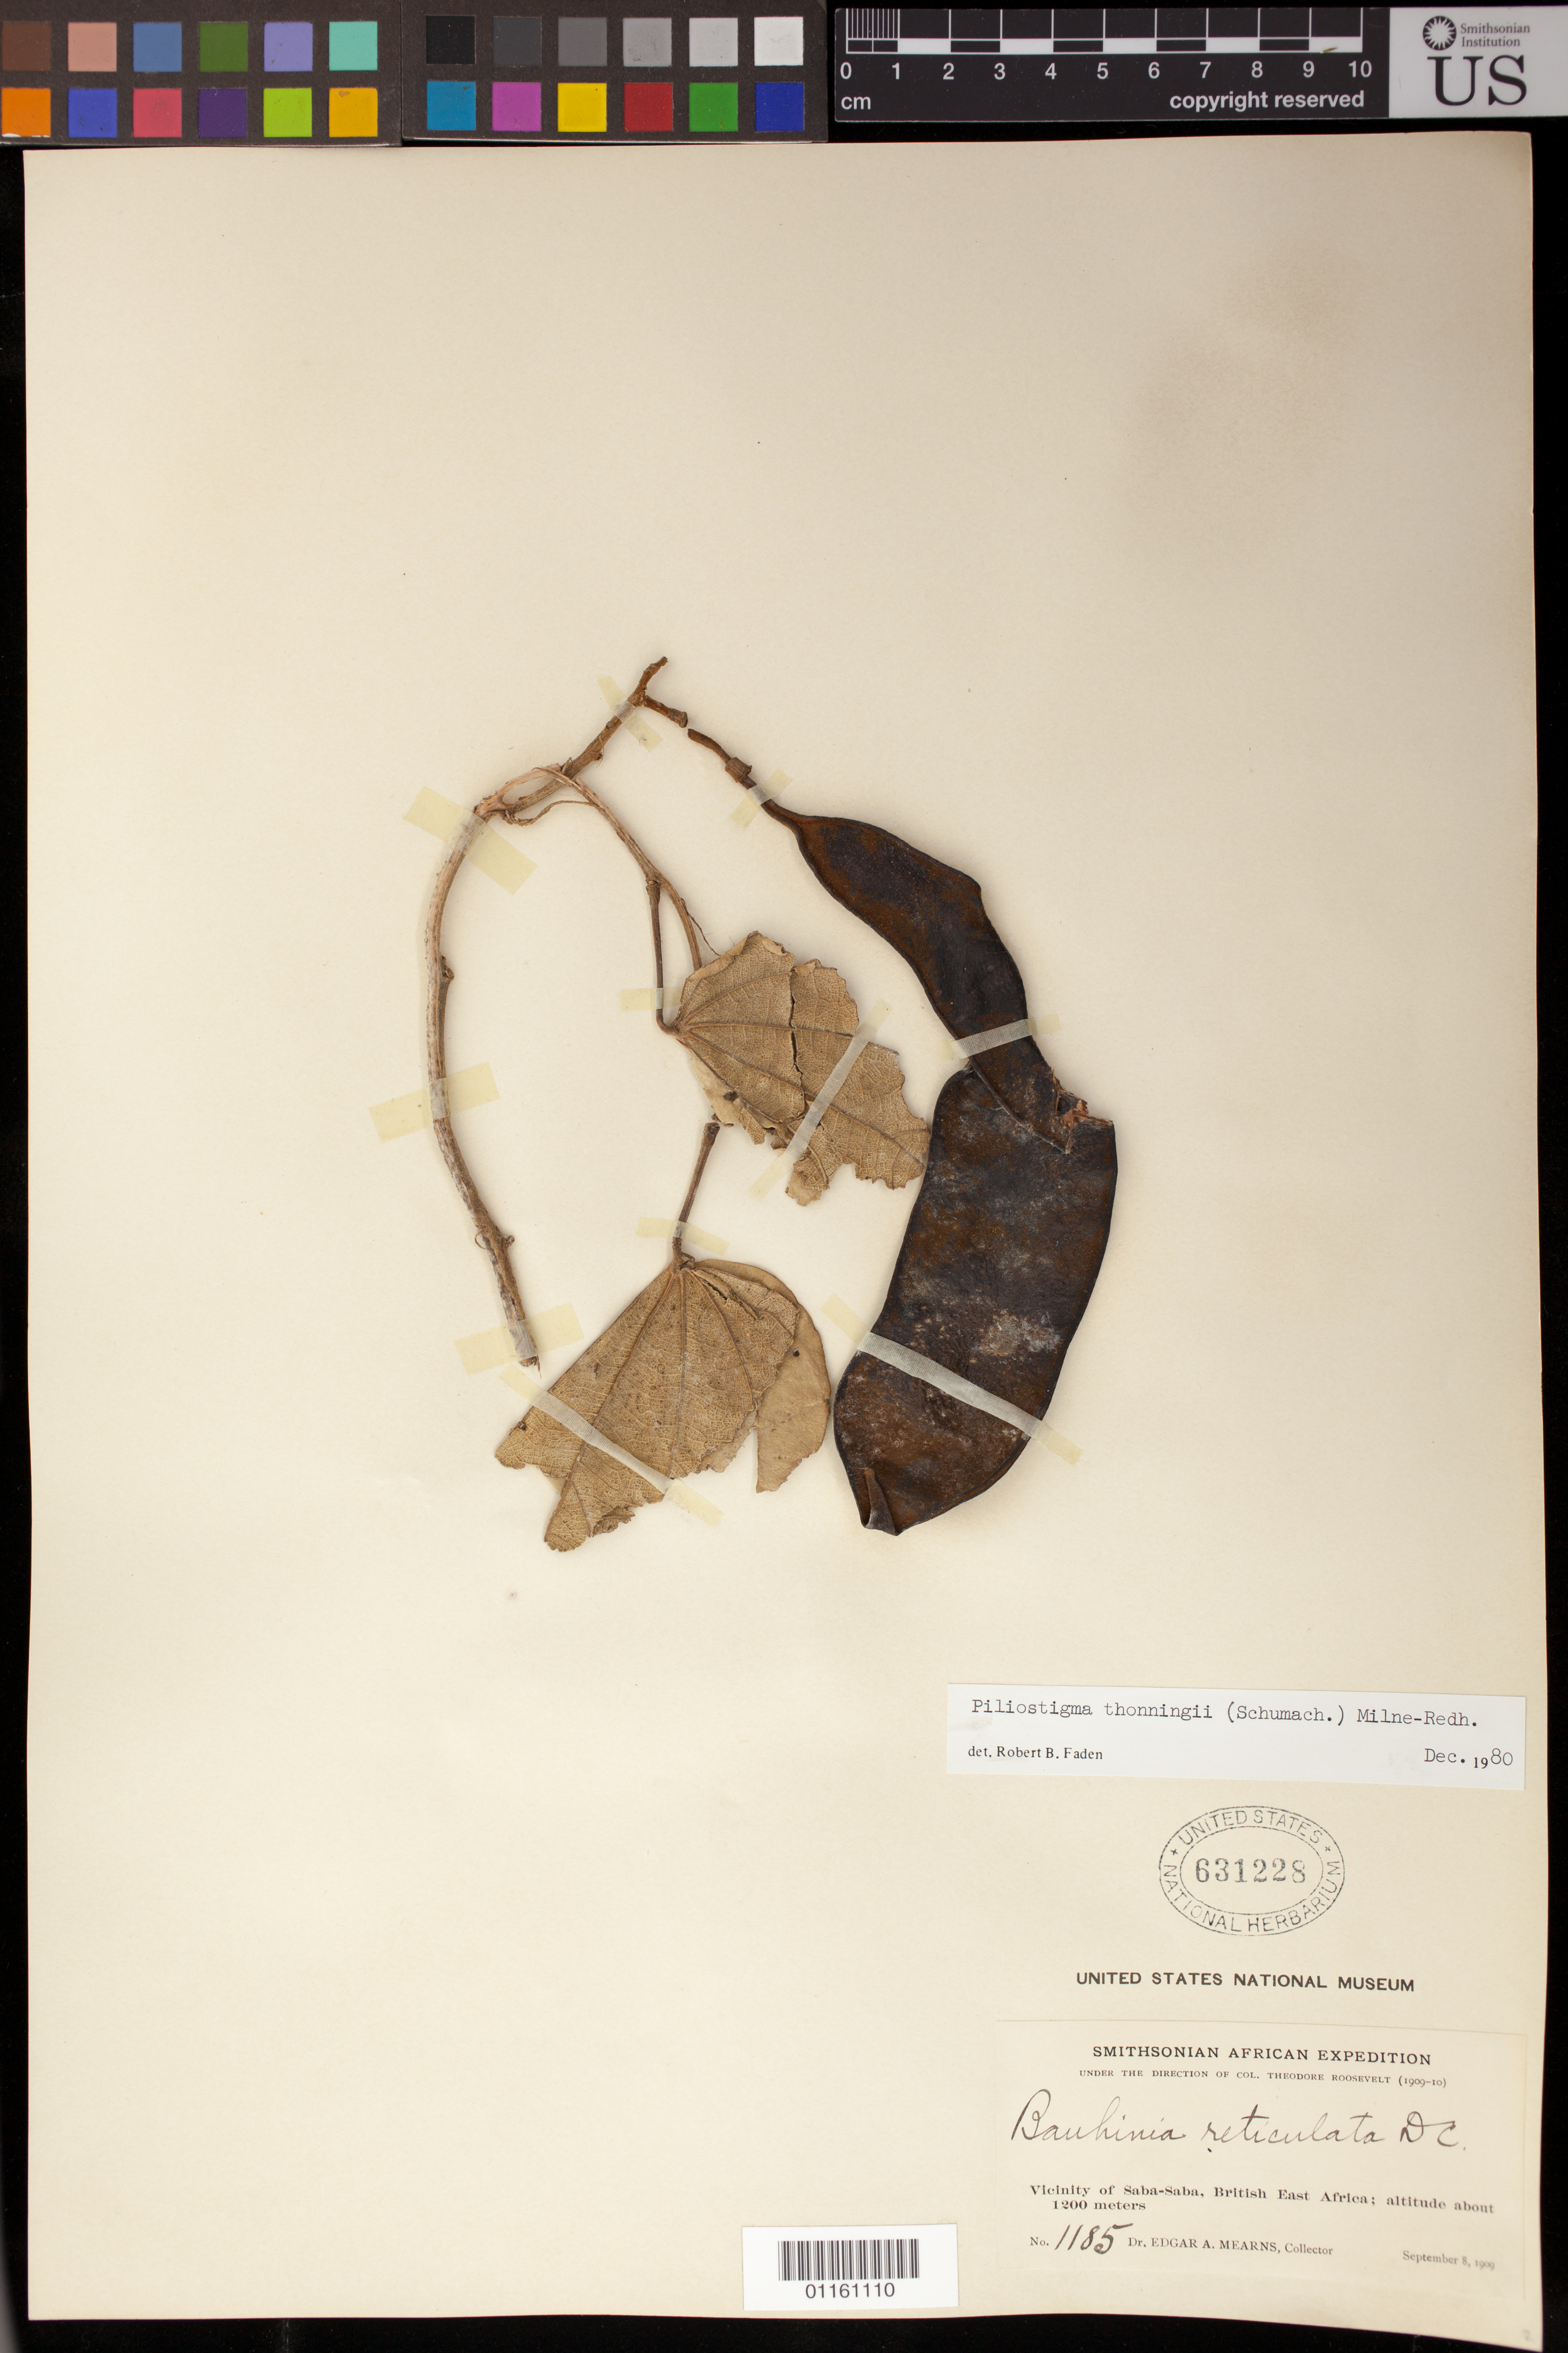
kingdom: Plantae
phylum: Tracheophyta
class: Magnoliopsida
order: Fabales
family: Fabaceae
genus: Piliostigma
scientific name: Piliostigma thonningii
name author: (Schumach.) Milne-Redh.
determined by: Faden, Robert B., (US), Smithsonian Institution - National Museum of Natural History (UNITED STATES)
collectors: E. A. Mearns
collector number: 1185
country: Kenya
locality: Saba-Saba, British East Africa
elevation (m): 1200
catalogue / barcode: US 631228